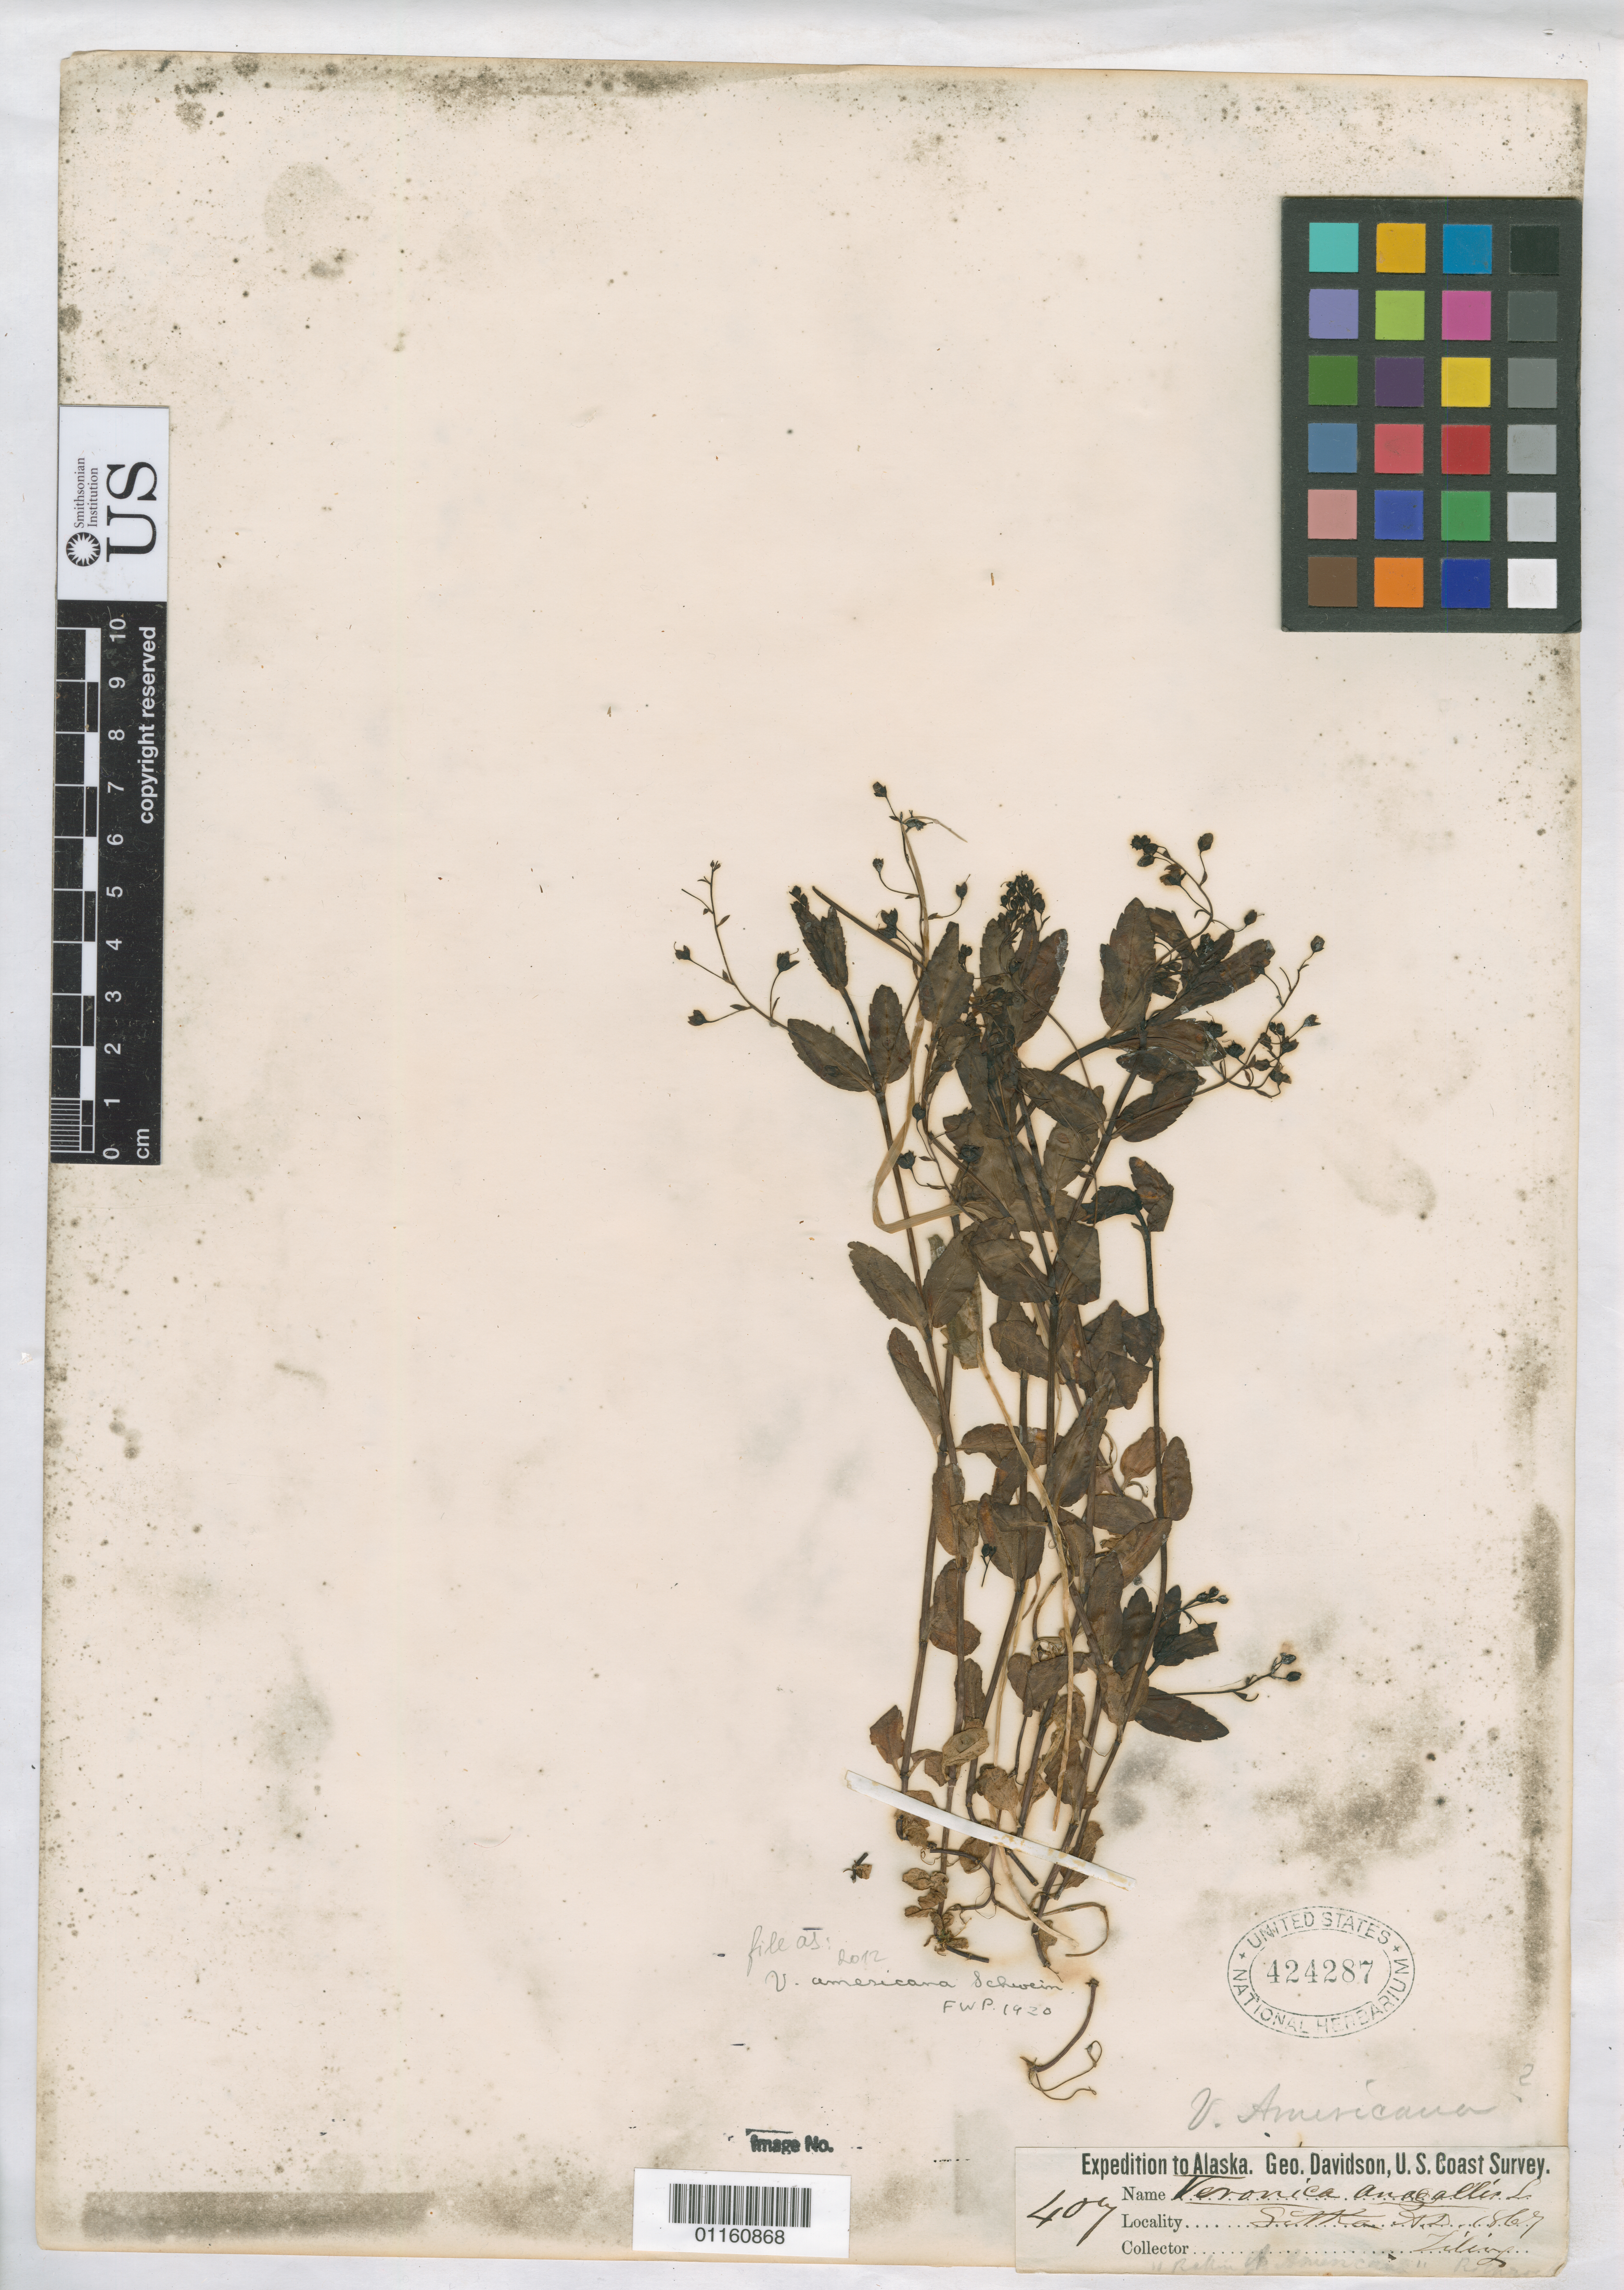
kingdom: Plantae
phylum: Tracheophyta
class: Magnoliopsida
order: Lamiales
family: Plantaginaceae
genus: Veronica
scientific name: Veronica americana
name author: Schwein. ex Benth.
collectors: H .S. T. Tiling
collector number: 407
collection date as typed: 1867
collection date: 1867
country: United States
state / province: Alaska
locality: Sitka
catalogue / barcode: US 424287